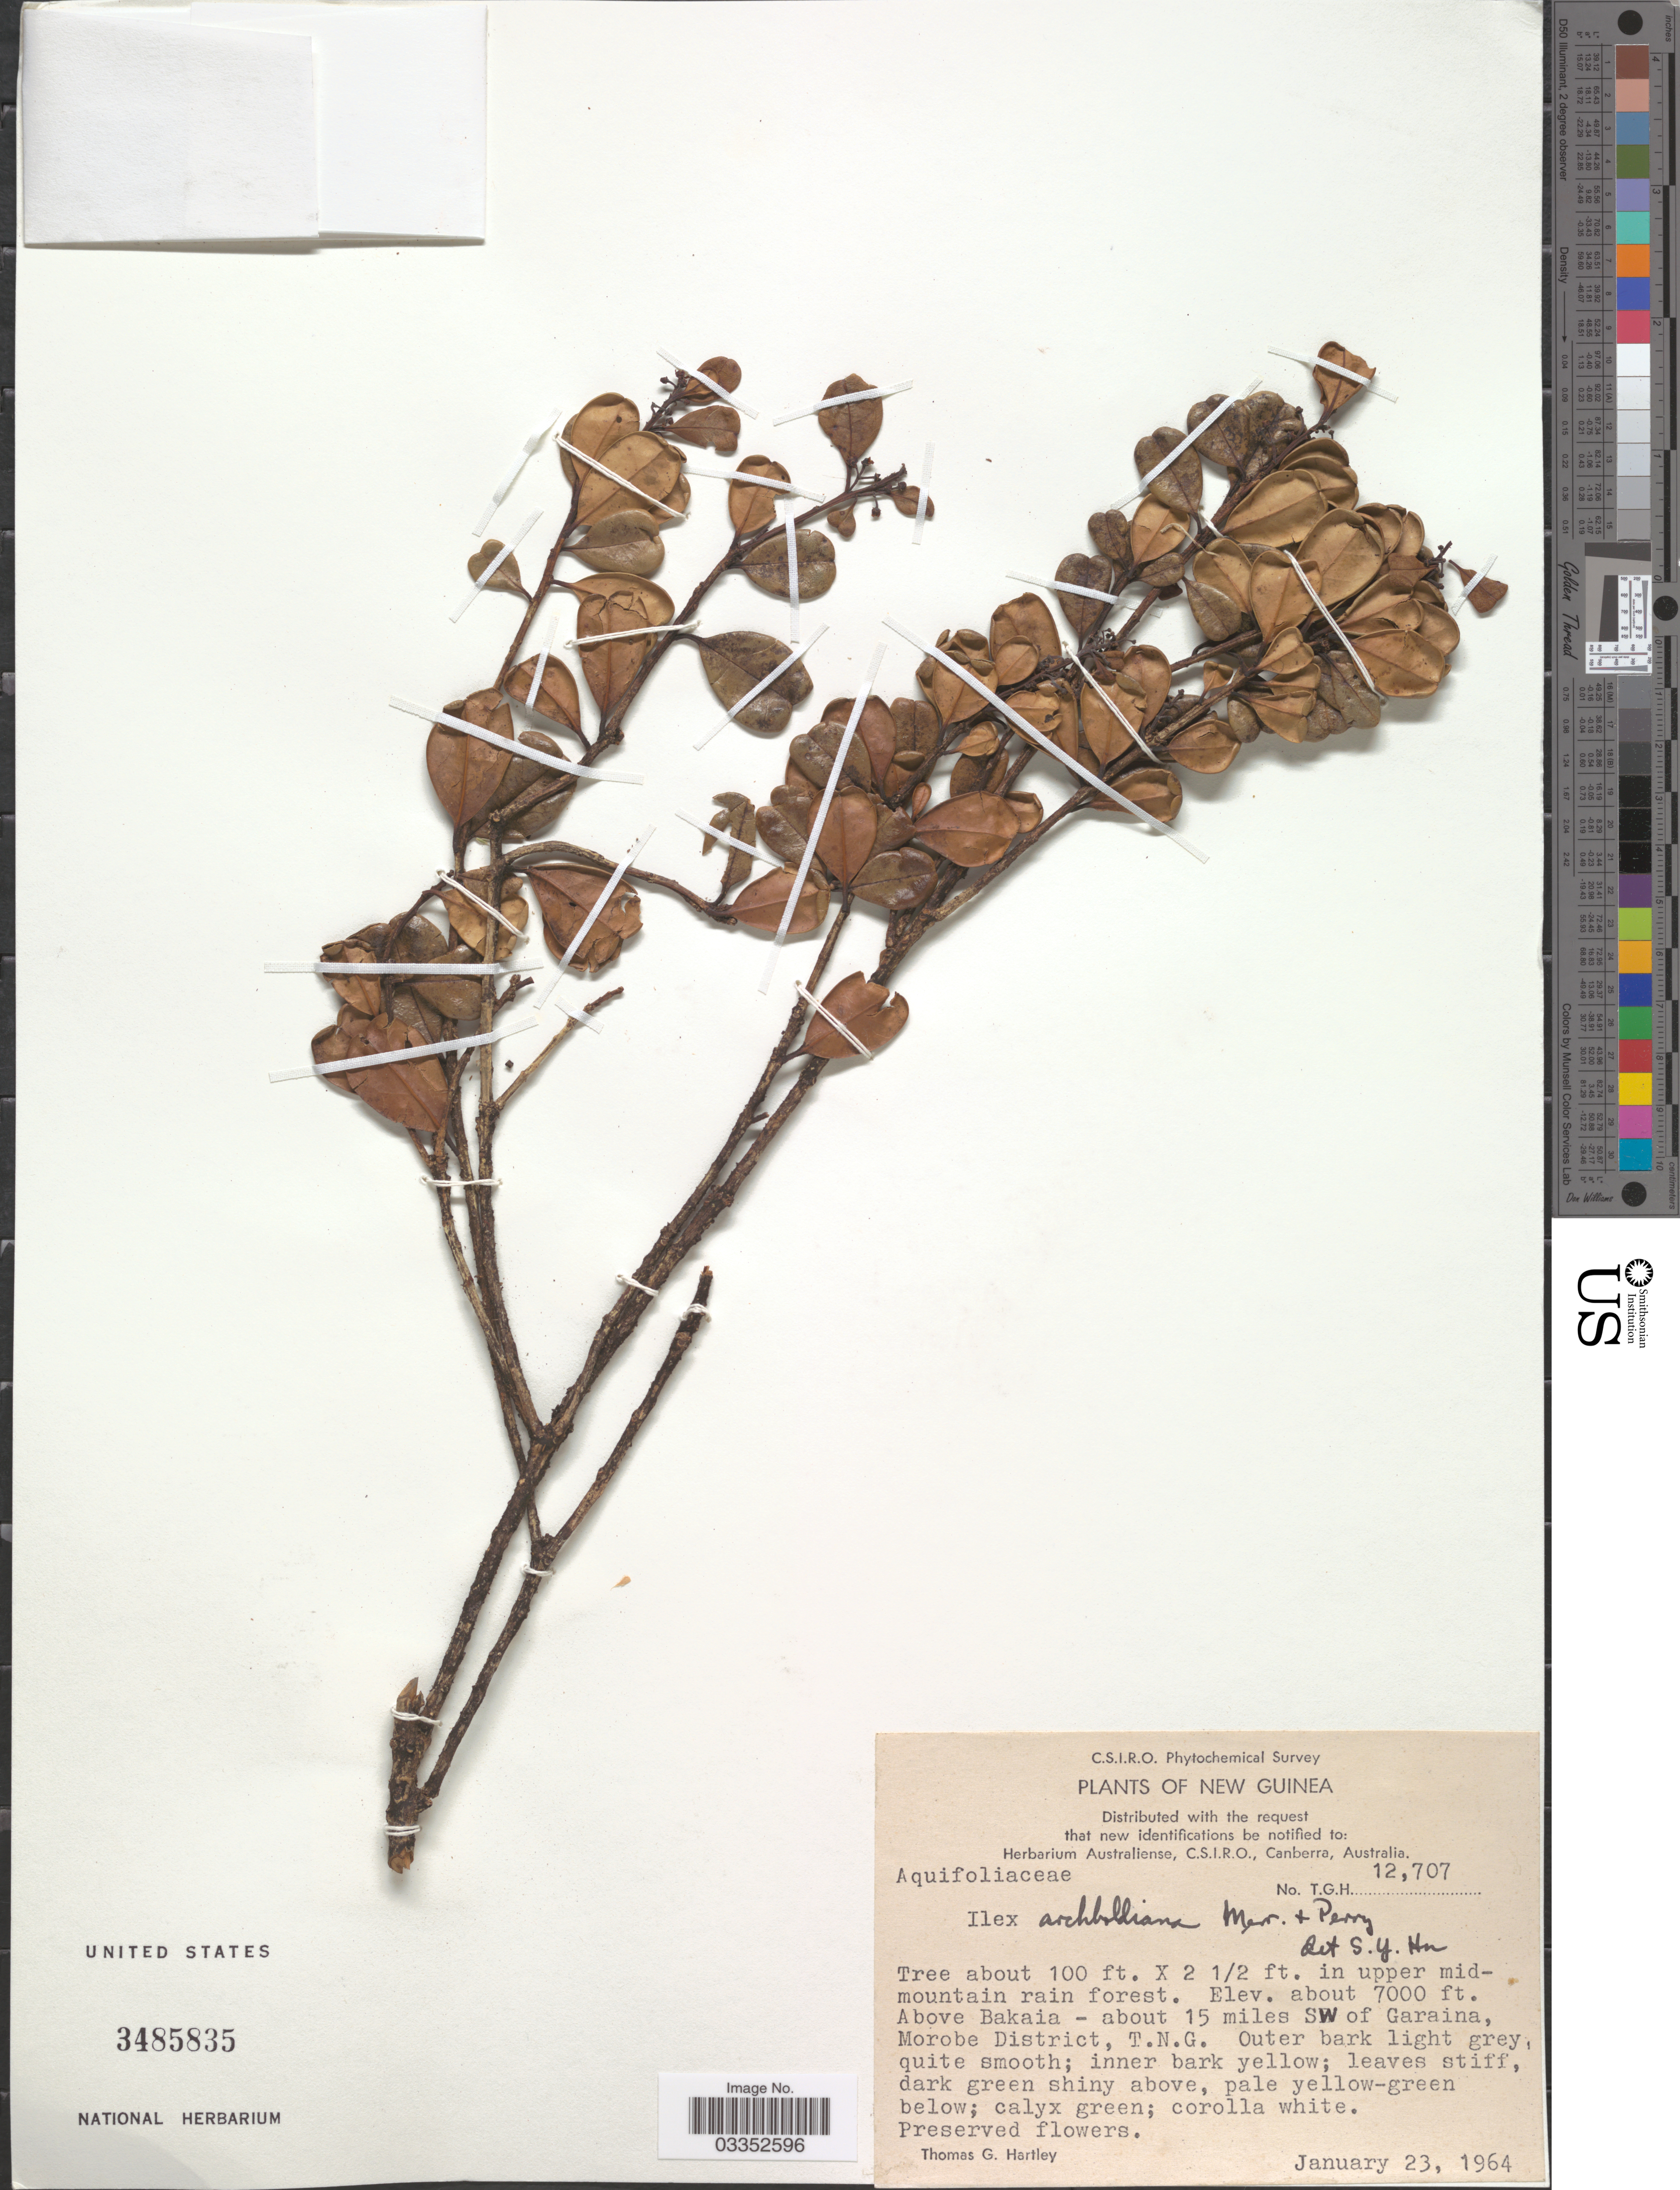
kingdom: Plantae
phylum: Tracheophyta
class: Magnoliopsida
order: Aquifoliales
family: Aquifoliaceae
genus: Ilex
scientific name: Ilex archboldiana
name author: Merr. & L.M. Perry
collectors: T. G. Hartley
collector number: T.G.H.12707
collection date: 1964-01-23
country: Papua New Guinea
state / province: Morobe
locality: New Guinea. Above Bakaia - about 15 miles SW of Garaina, Morobe District, T.N.G.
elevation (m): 2134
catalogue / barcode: US 3485835